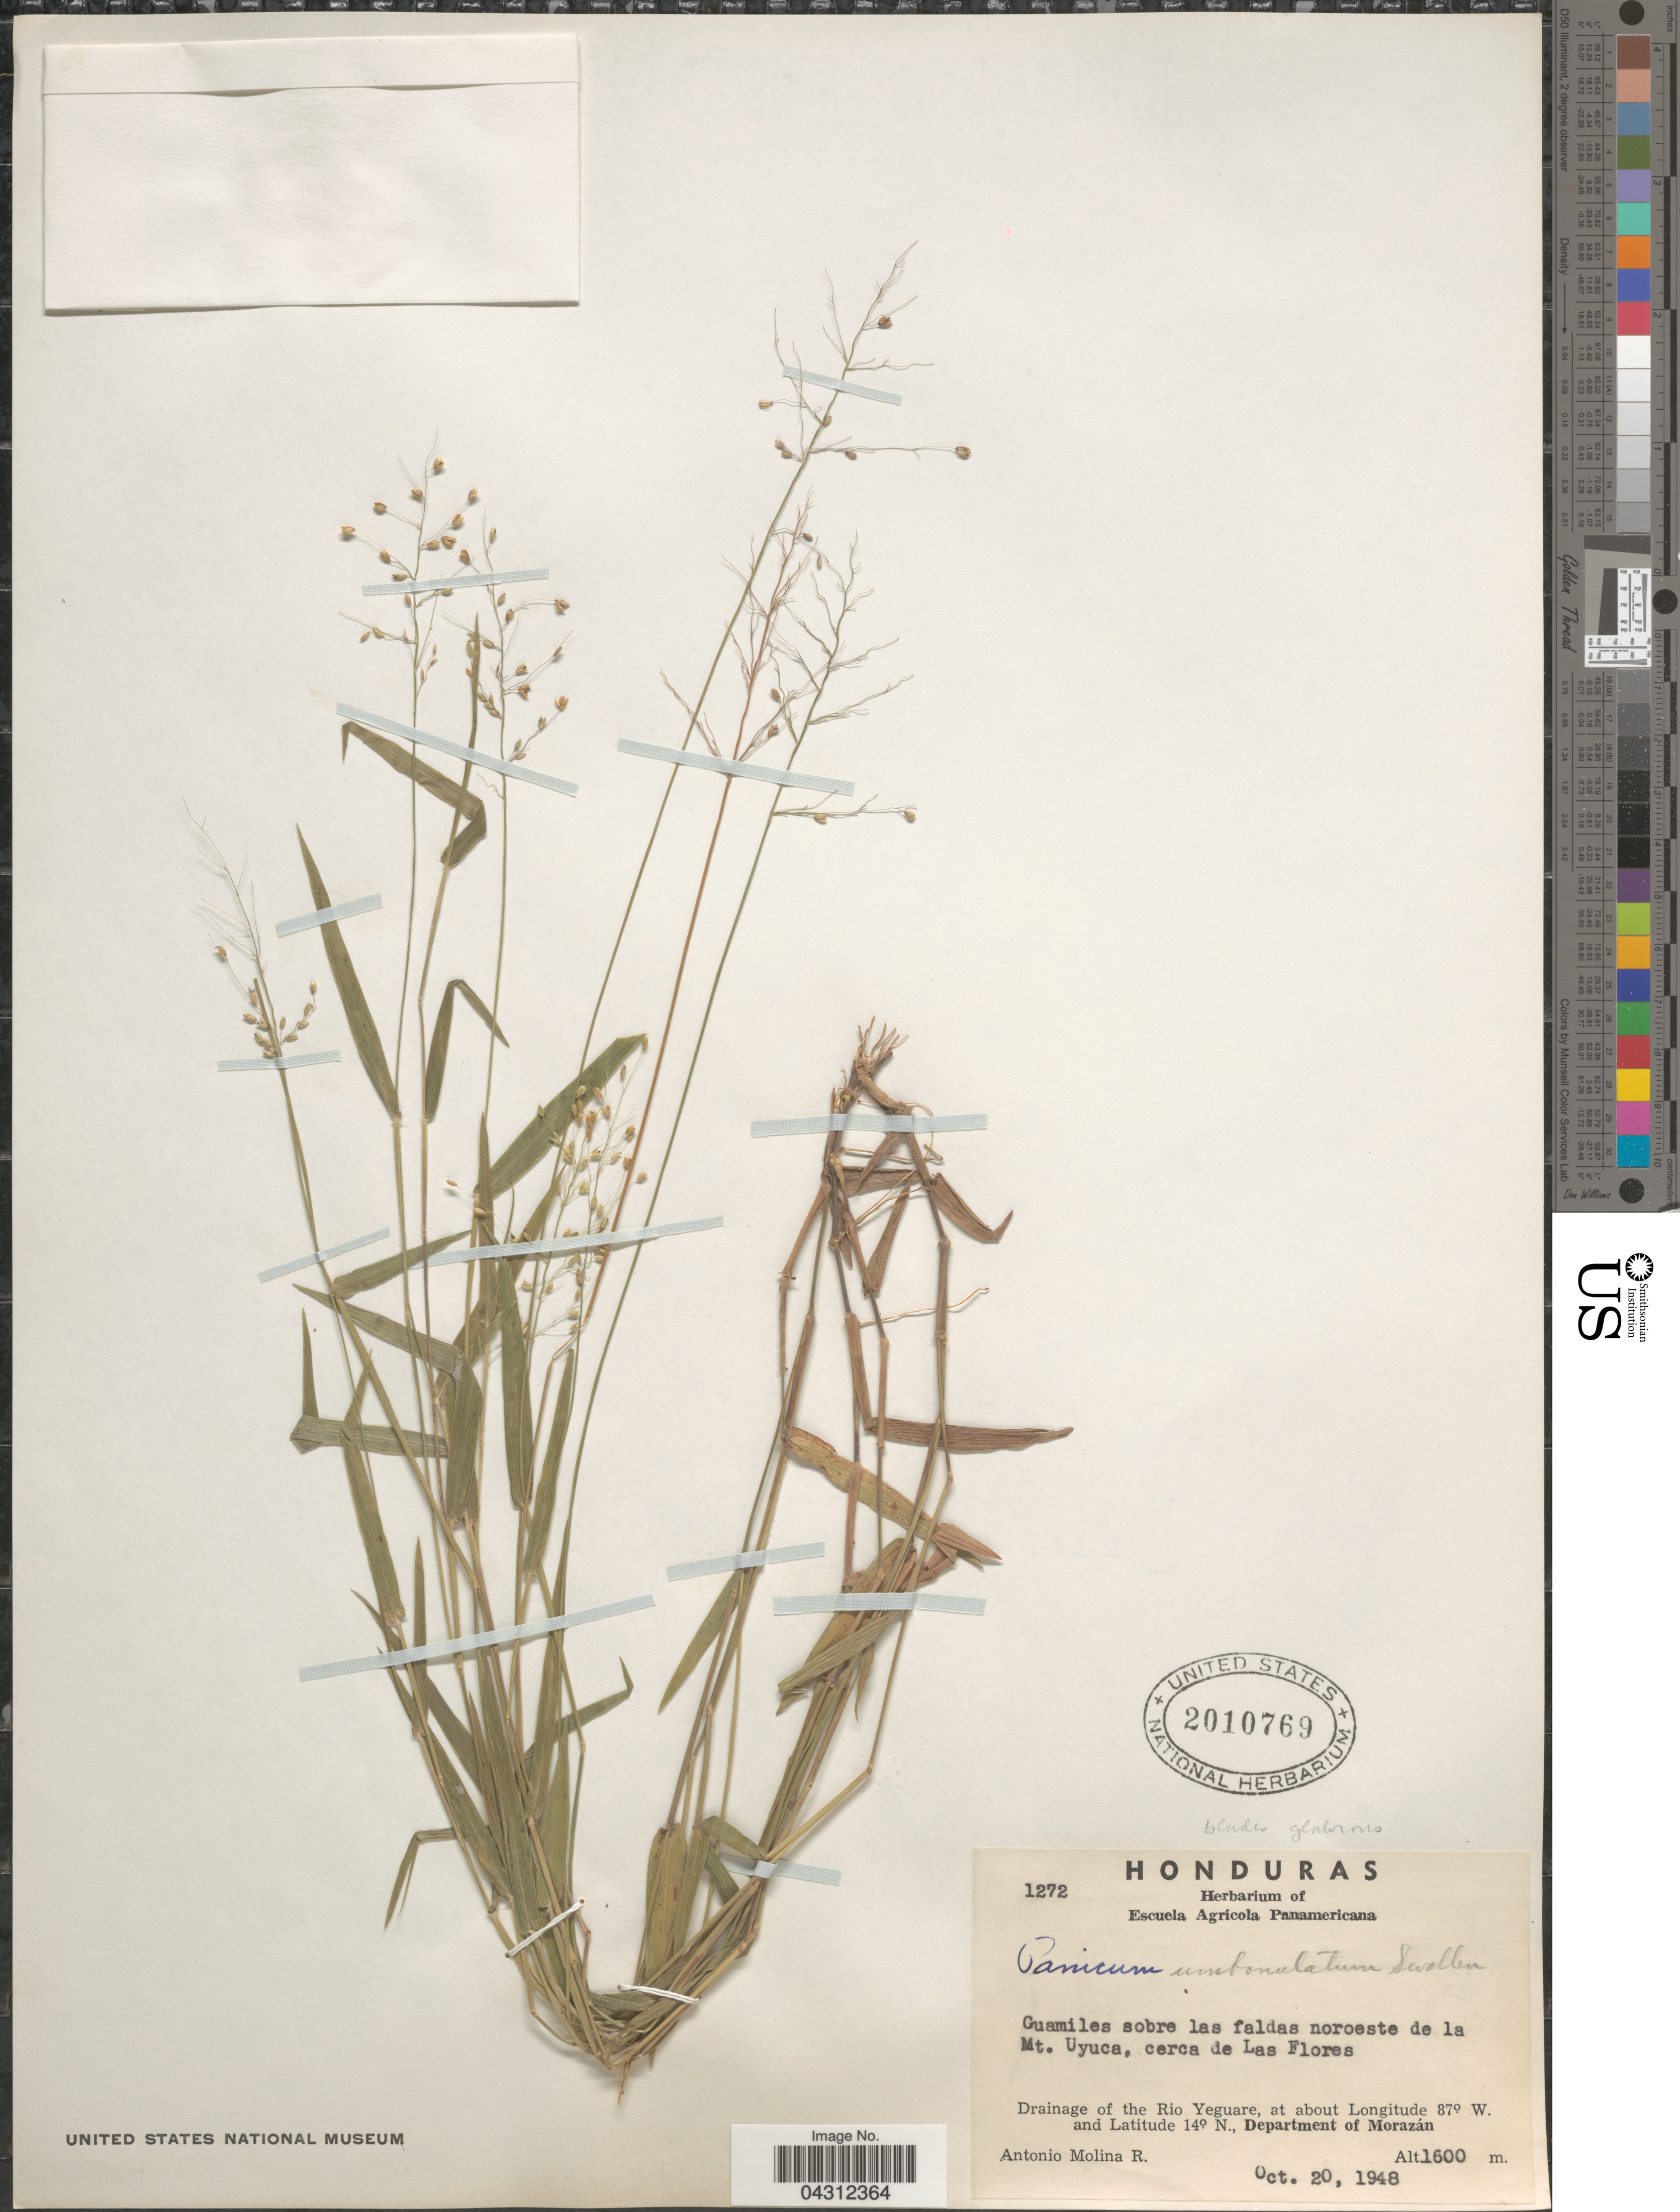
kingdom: Plantae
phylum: Tracheophyta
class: Liliopsida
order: Poales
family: Poaceae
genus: Dichanthelium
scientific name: Dichanthelium umbonulatum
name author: (Swallen) Davidse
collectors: A. Molina R.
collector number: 1272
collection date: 1948-10-20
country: Honduras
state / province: Fco. Morazán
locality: Guamiles sobre las faldas noroeste de la Mt. Uyuca, cerca de Las Flores. Drainage of the Rio Yeguare, Department of Morazán.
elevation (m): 1600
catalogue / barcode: US 2010769